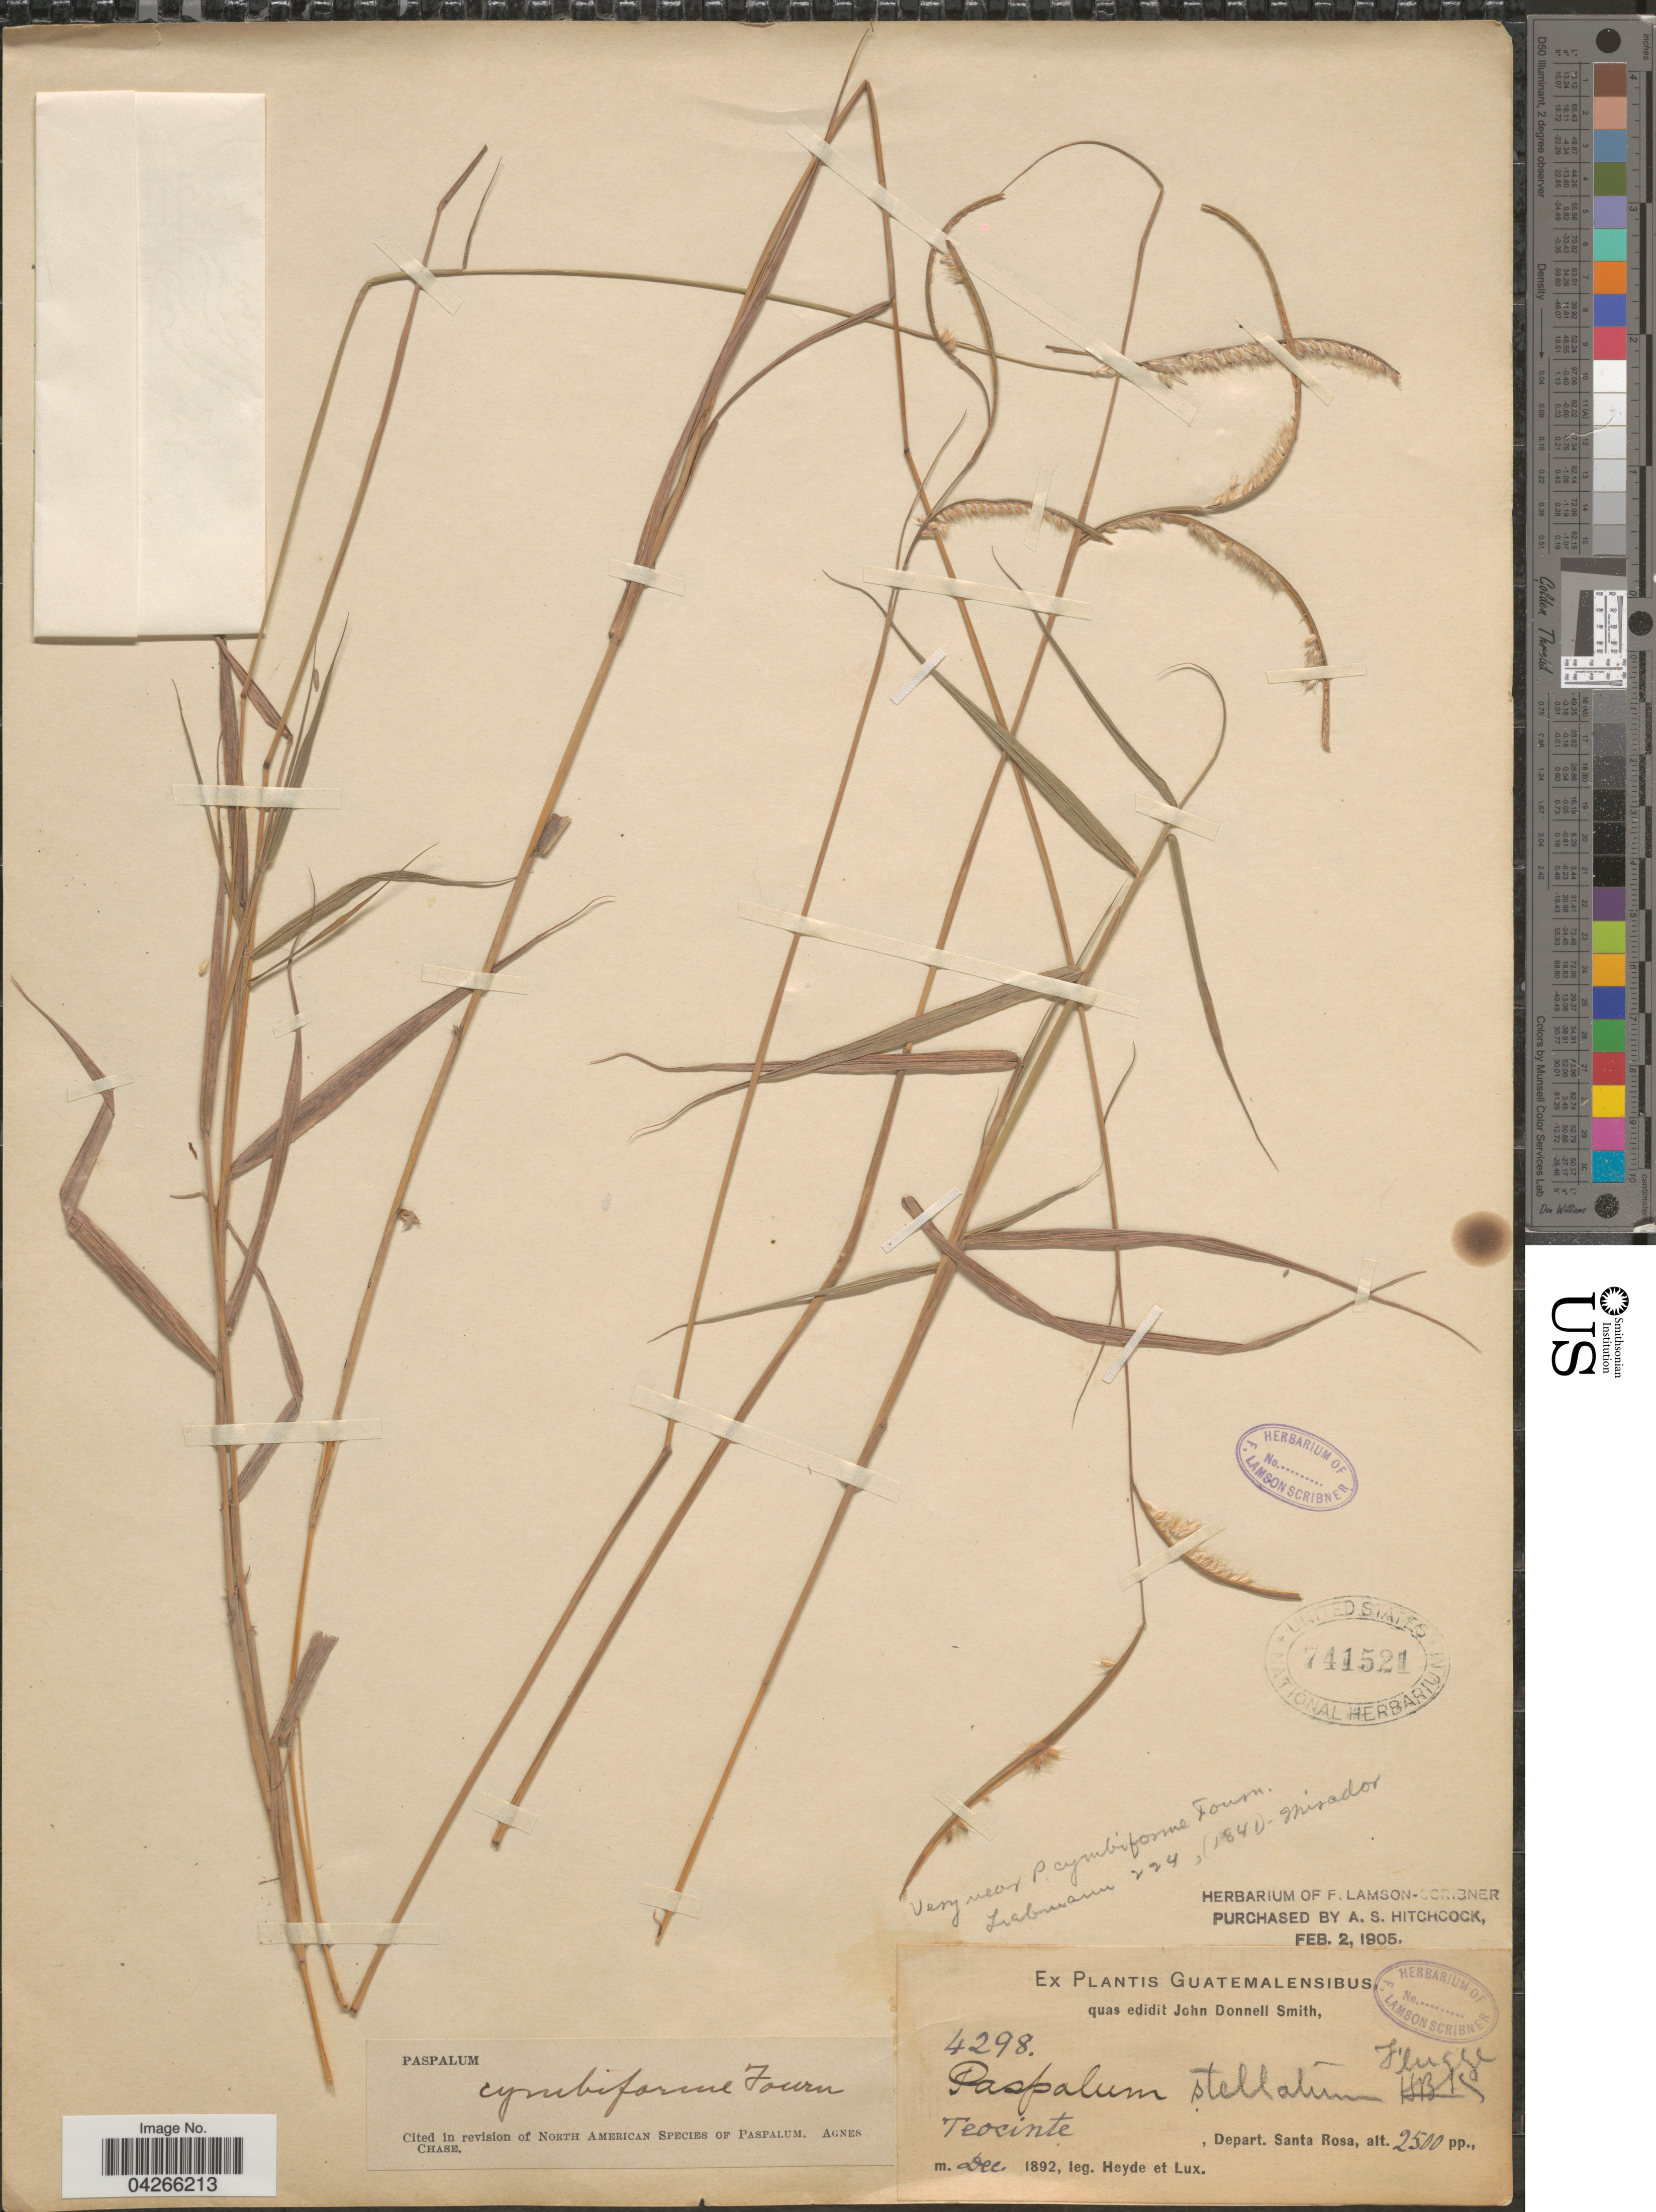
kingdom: Plantae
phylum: Tracheophyta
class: Liliopsida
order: Poales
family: Poaceae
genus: Paspalum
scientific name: Paspalum cymbiforme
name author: E. Fourn.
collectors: Heyde & Lux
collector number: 4298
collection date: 1892-12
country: Guatemala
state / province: Santa Rosa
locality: Teocinte, Depart. Santa Rosa.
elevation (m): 762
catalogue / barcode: US 741521